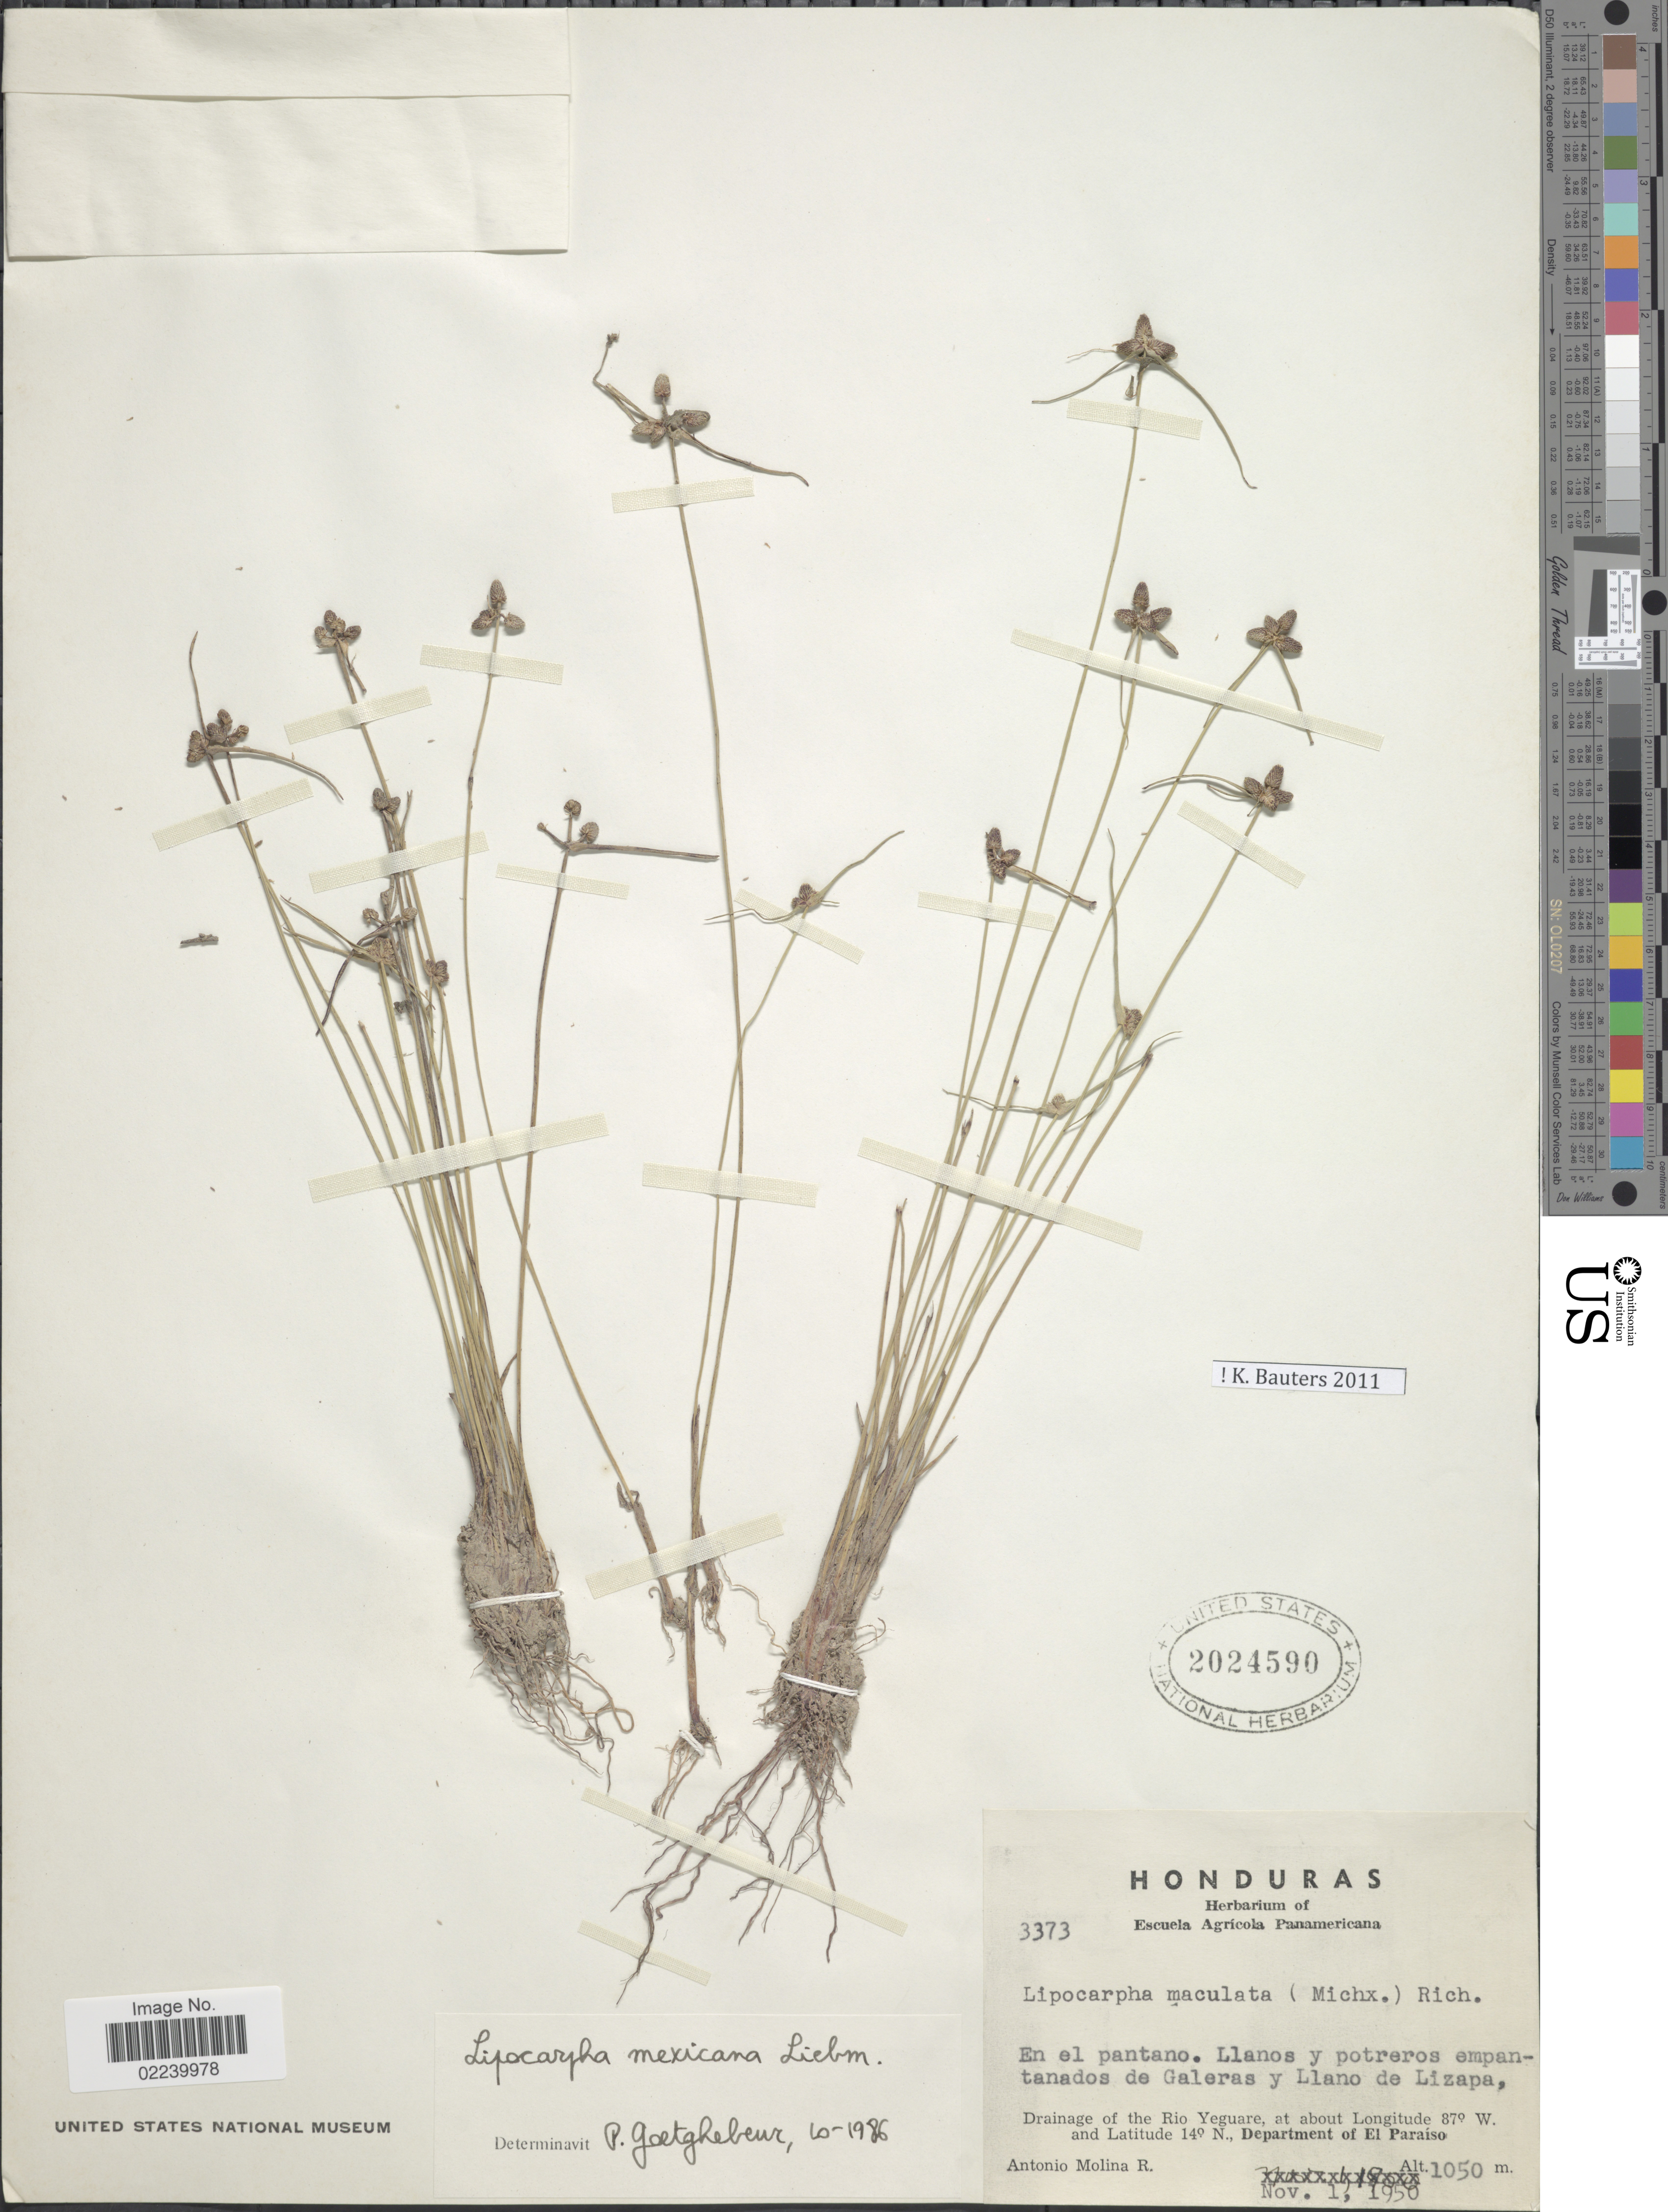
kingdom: Plantae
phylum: Tracheophyta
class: Liliopsida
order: Poales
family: Cyperaceae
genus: Cyperus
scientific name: Cyperus lipomexicanus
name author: Goetgh.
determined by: Strong, M. T., (US), Smithsonian Institution - National Museum of Natural History (UNITED STATES)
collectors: A. Molina R.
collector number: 3373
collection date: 1950-11-01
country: Honduras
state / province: El Paraíso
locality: En el pantano, llanos y potreros empantanados de Galeras y Llano de Lizapa, draianage of the Rio Yeguare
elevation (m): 1050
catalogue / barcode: US 2024590